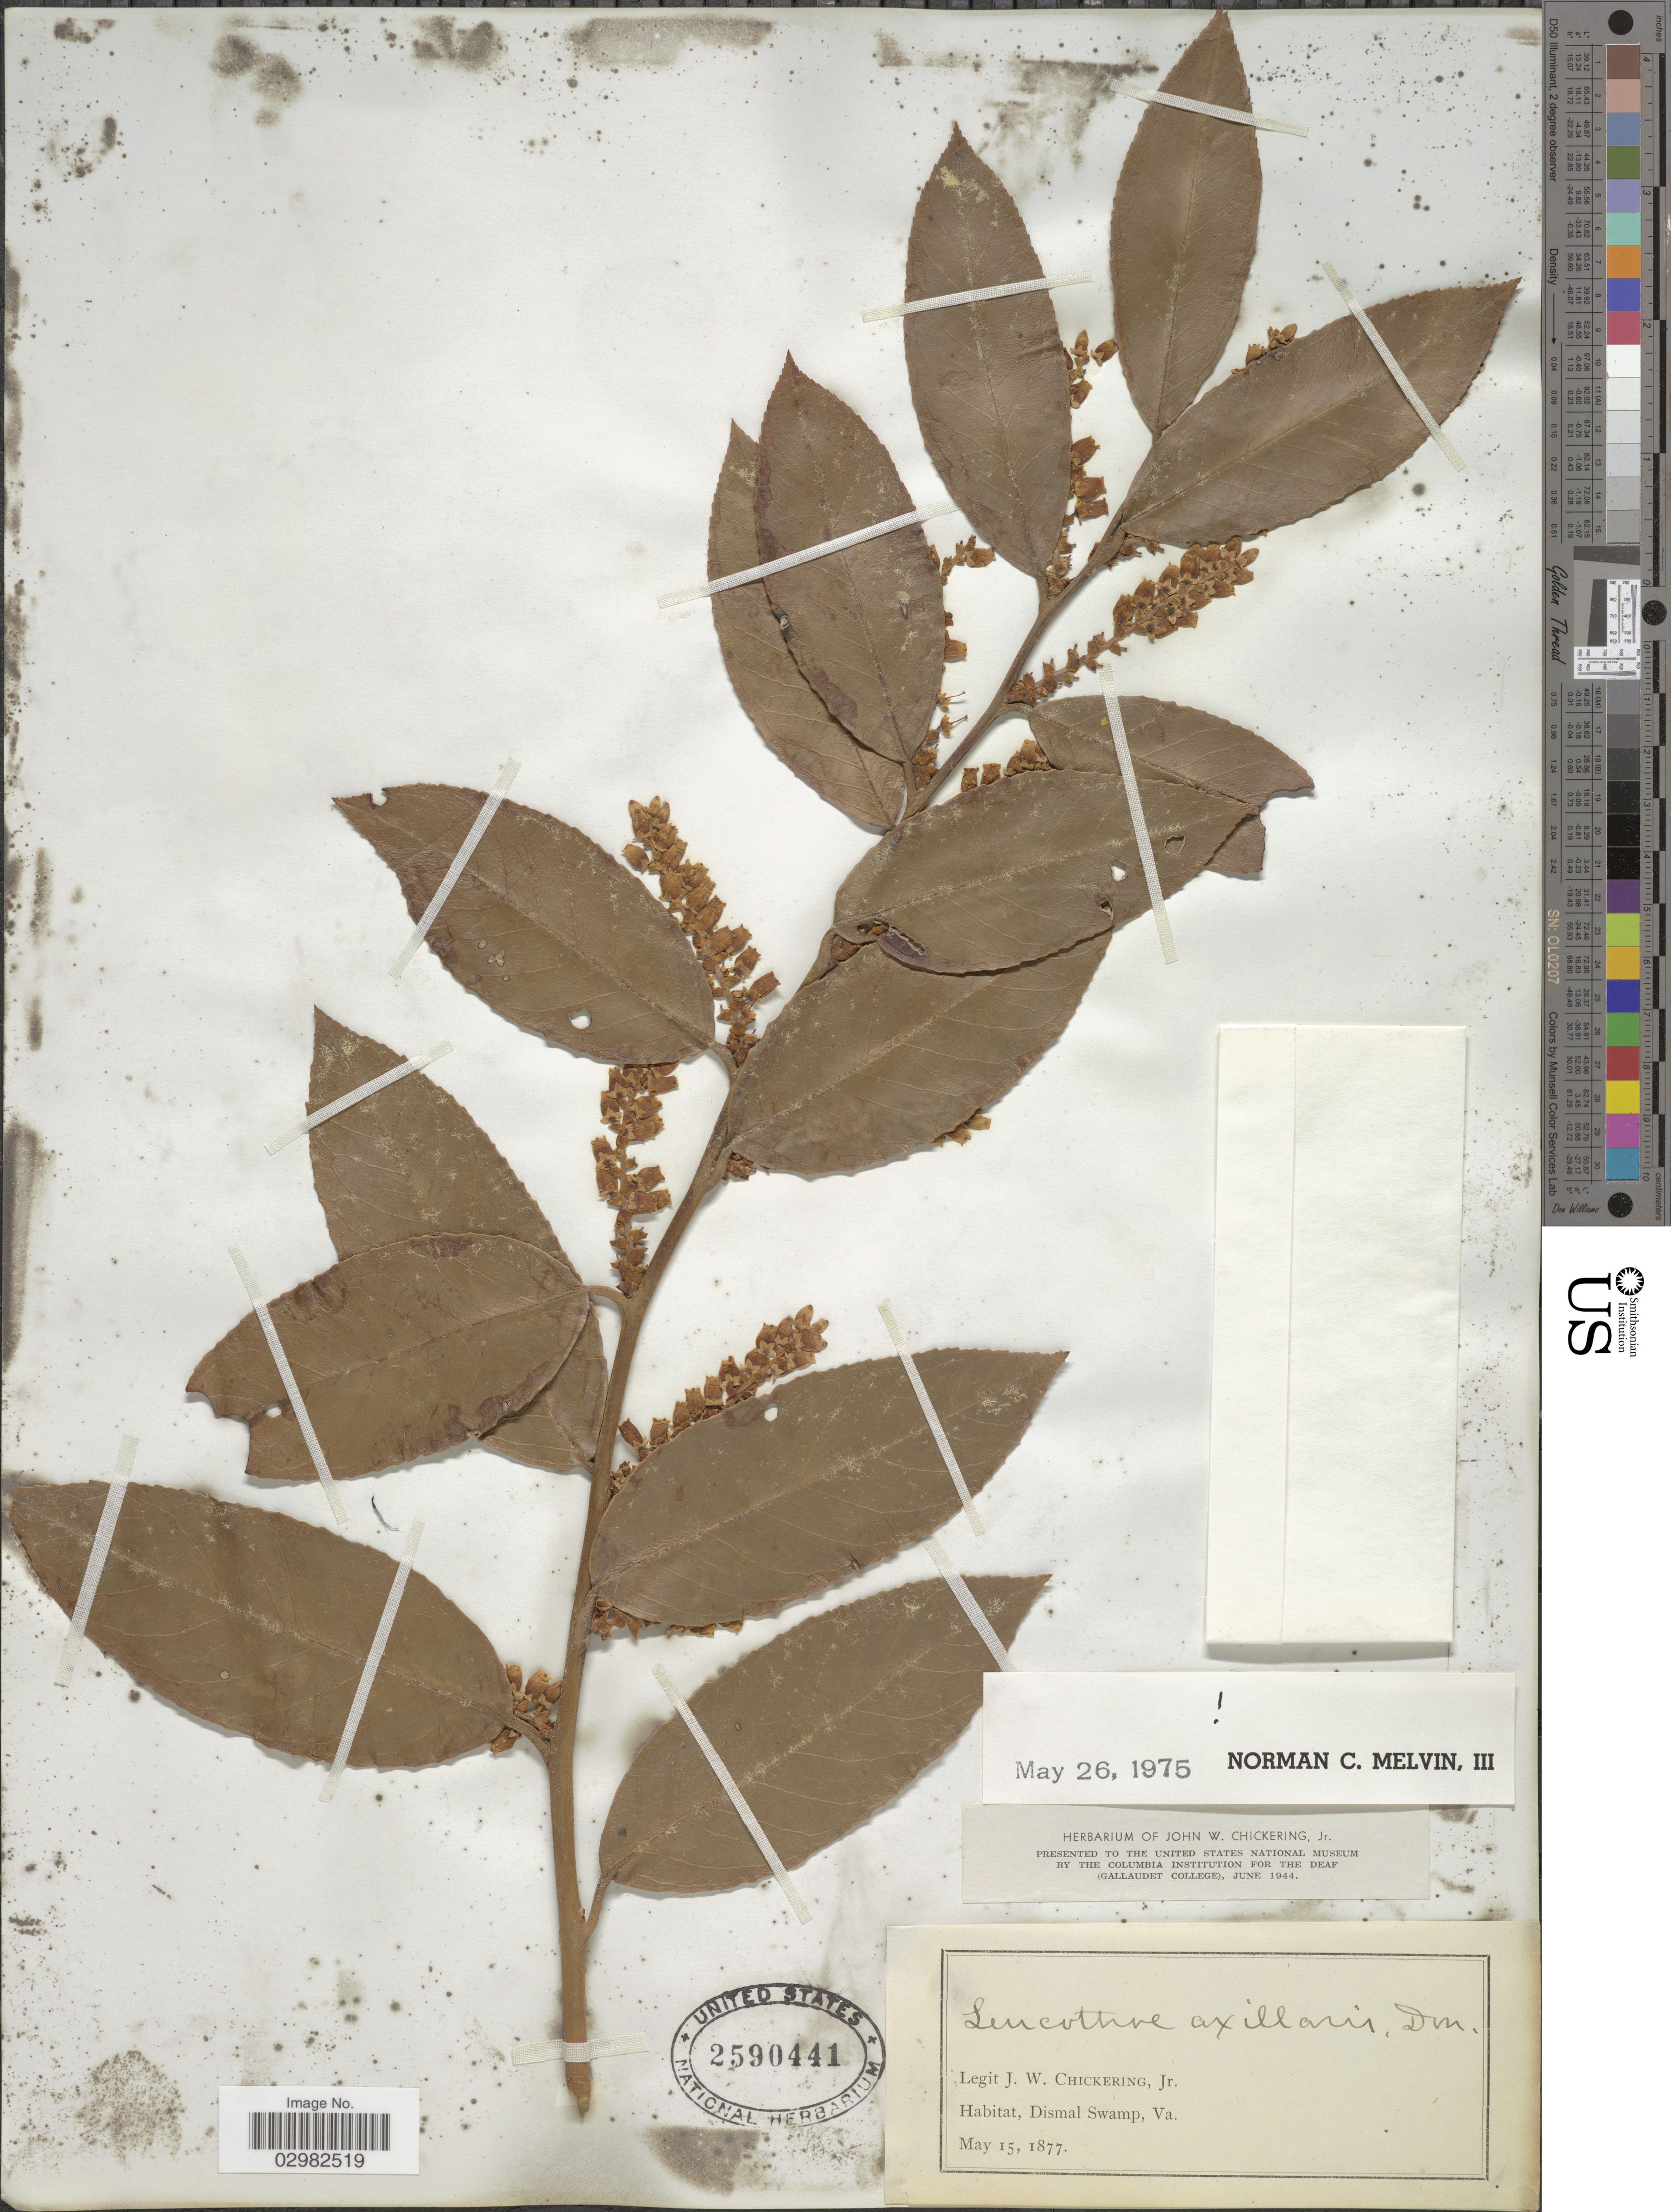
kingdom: Plantae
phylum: Tracheophyta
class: Magnoliopsida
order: Ericales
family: Ericaceae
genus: Leucothoe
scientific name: Leucothoë axillaris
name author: (Lam.) D. Don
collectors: J. W. Chickering Jr.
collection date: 1877-05-15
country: United States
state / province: Virginia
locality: Dismal Swamp.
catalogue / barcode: US 2590441